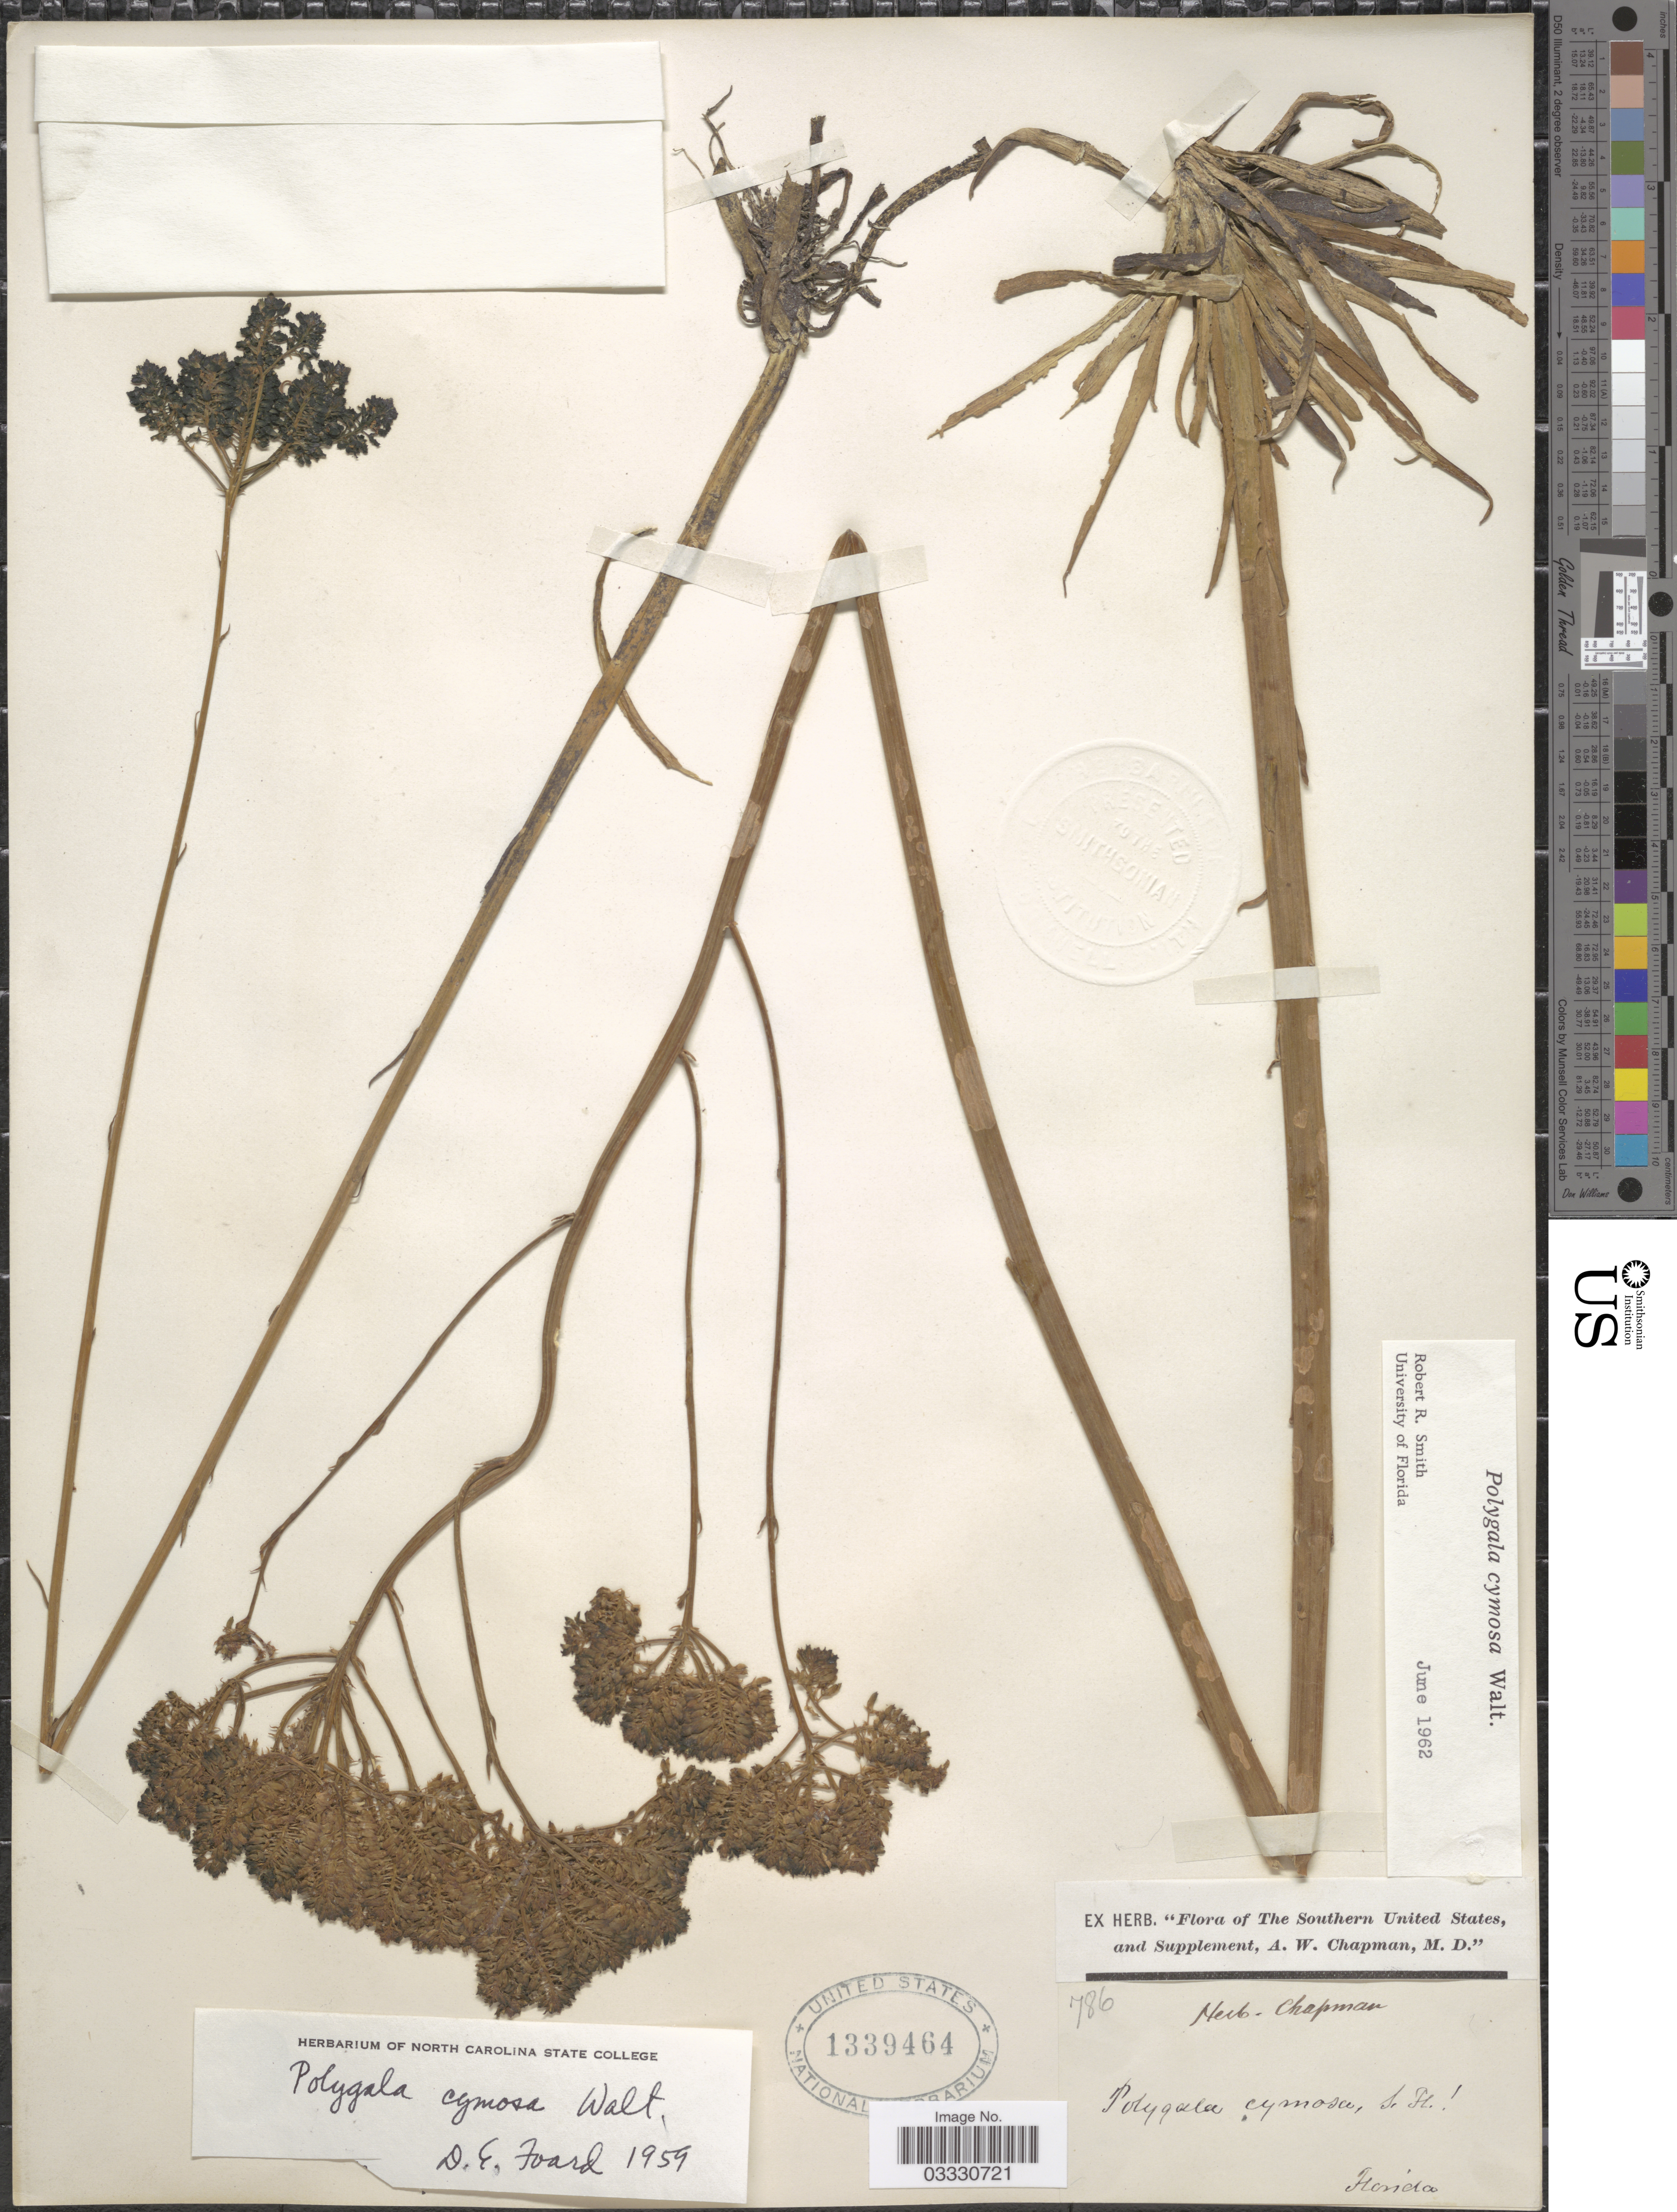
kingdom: Plantae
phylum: Tracheophyta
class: Magnoliopsida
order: Fabales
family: Polygalaceae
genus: Polygala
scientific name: Polygala cymosa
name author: Walter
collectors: ex herb. A.W. Chapman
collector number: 786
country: United States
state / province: Florida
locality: The Southern United States.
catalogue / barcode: US 1339464